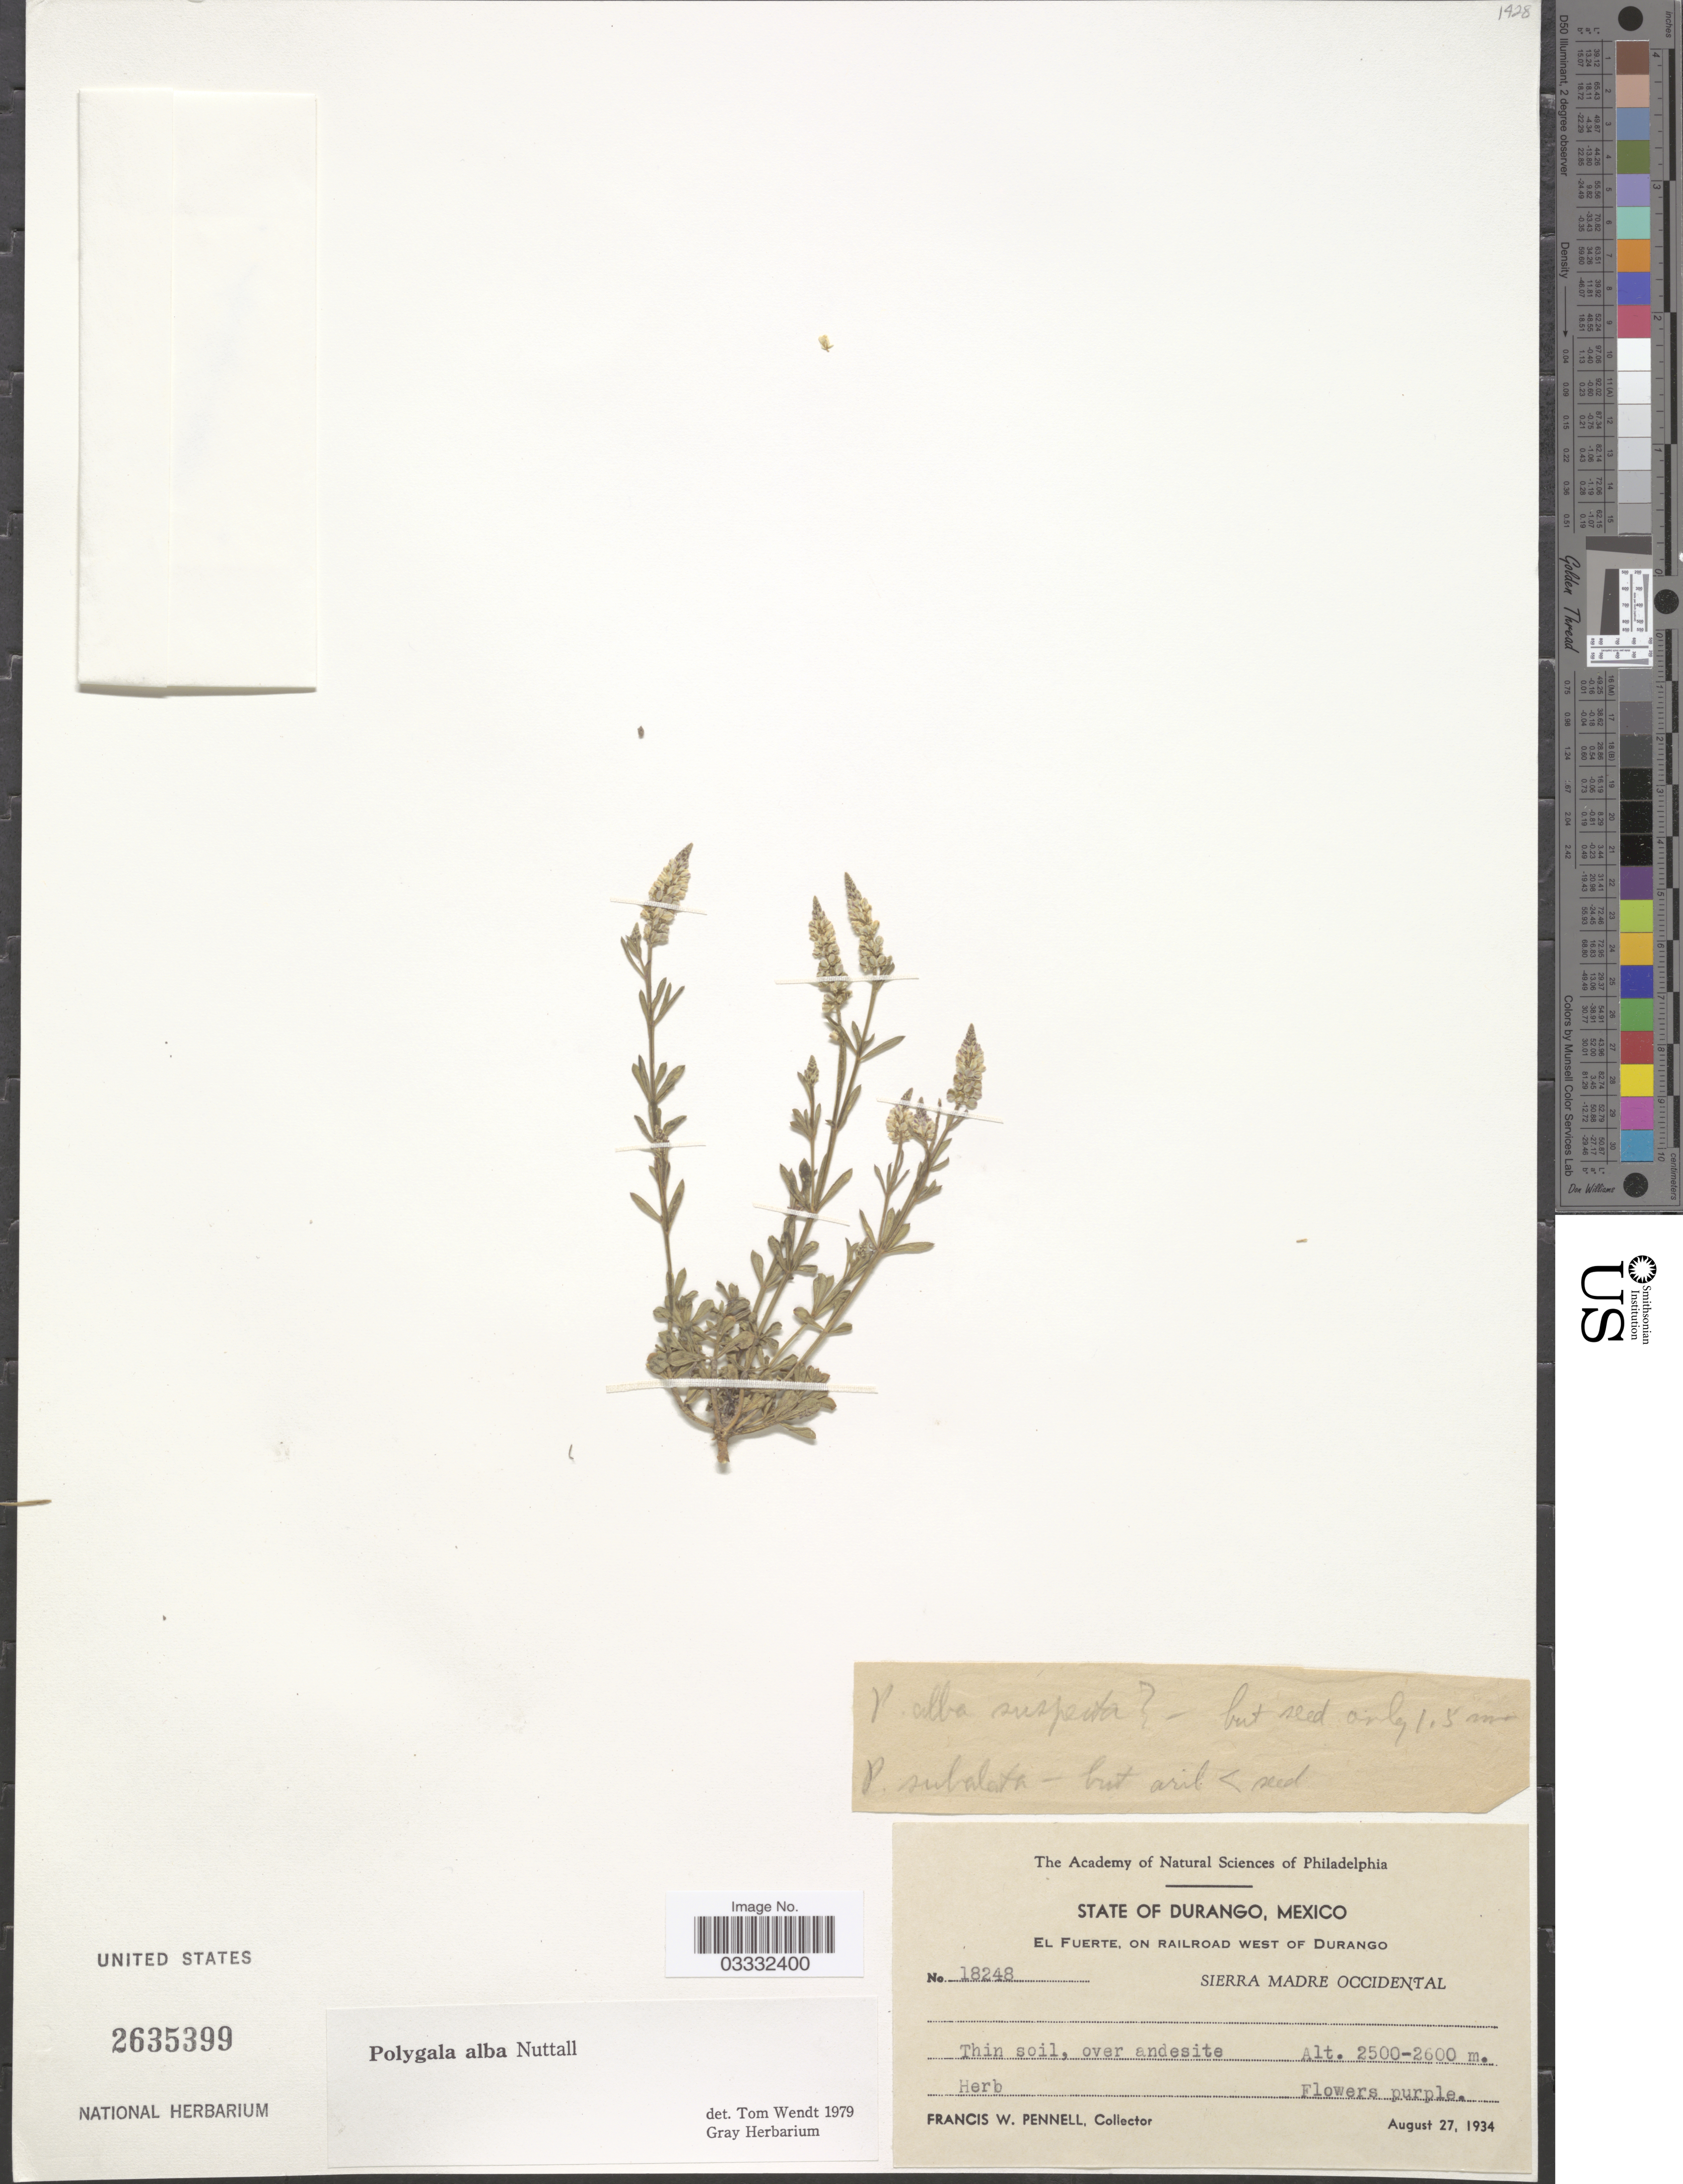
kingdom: Plantae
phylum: Tracheophyta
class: Magnoliopsida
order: Fabales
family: Polygalaceae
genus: Polygala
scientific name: Polygala alba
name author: Nutt.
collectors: F. W. Pennell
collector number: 18248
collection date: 1934-08-27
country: Mexico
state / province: Durango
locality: El Fuerte, on railroad west of Durango. Sierra Madre Occidental.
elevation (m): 2500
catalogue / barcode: US 2635399